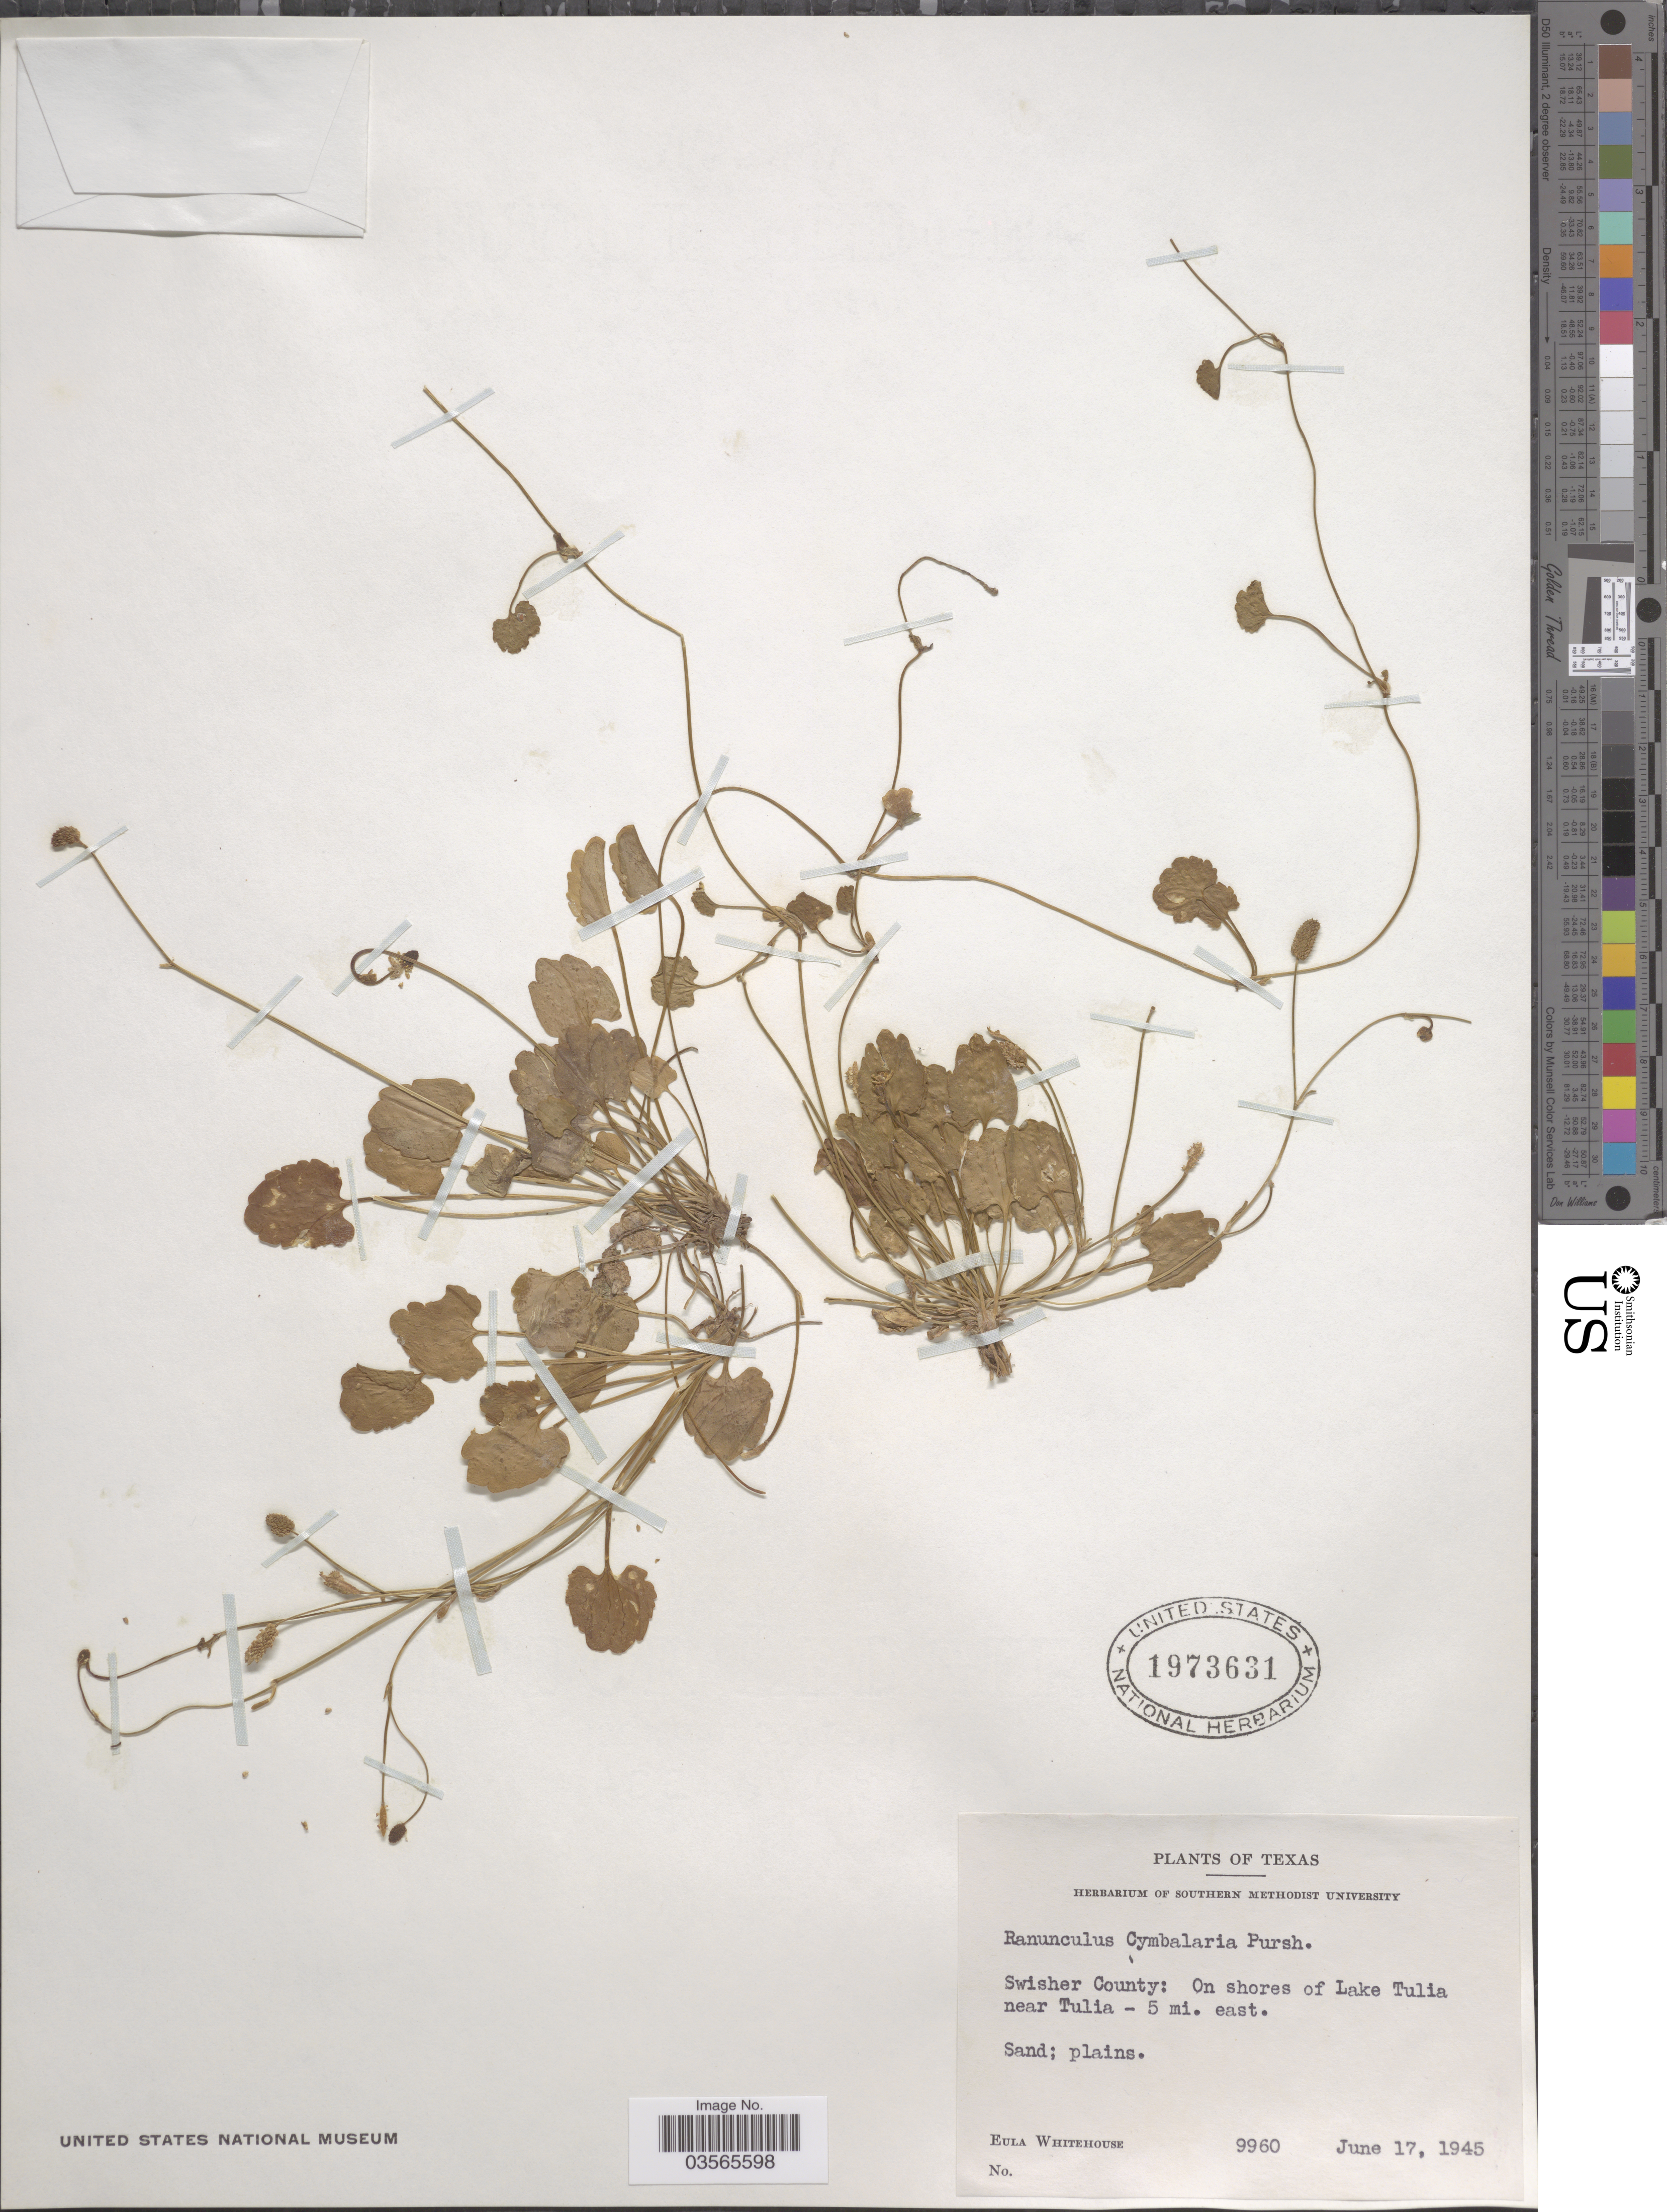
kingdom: Plantae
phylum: Tracheophyta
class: Magnoliopsida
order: Ranunculales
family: Ranunculaceae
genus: Halerpestes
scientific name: Halerpestes cymbalaria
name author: (Pursh) Greene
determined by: Strong, M. T., (US), Smithsonian Institution - National Museum of Natural History (UNITED STATES)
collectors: E. Whitehouse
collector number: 9960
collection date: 1945-06-17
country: United States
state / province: Texas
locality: Swisher County: On shores of Lake Tulia near Tulia - 5 mi. east.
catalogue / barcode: US 1973631